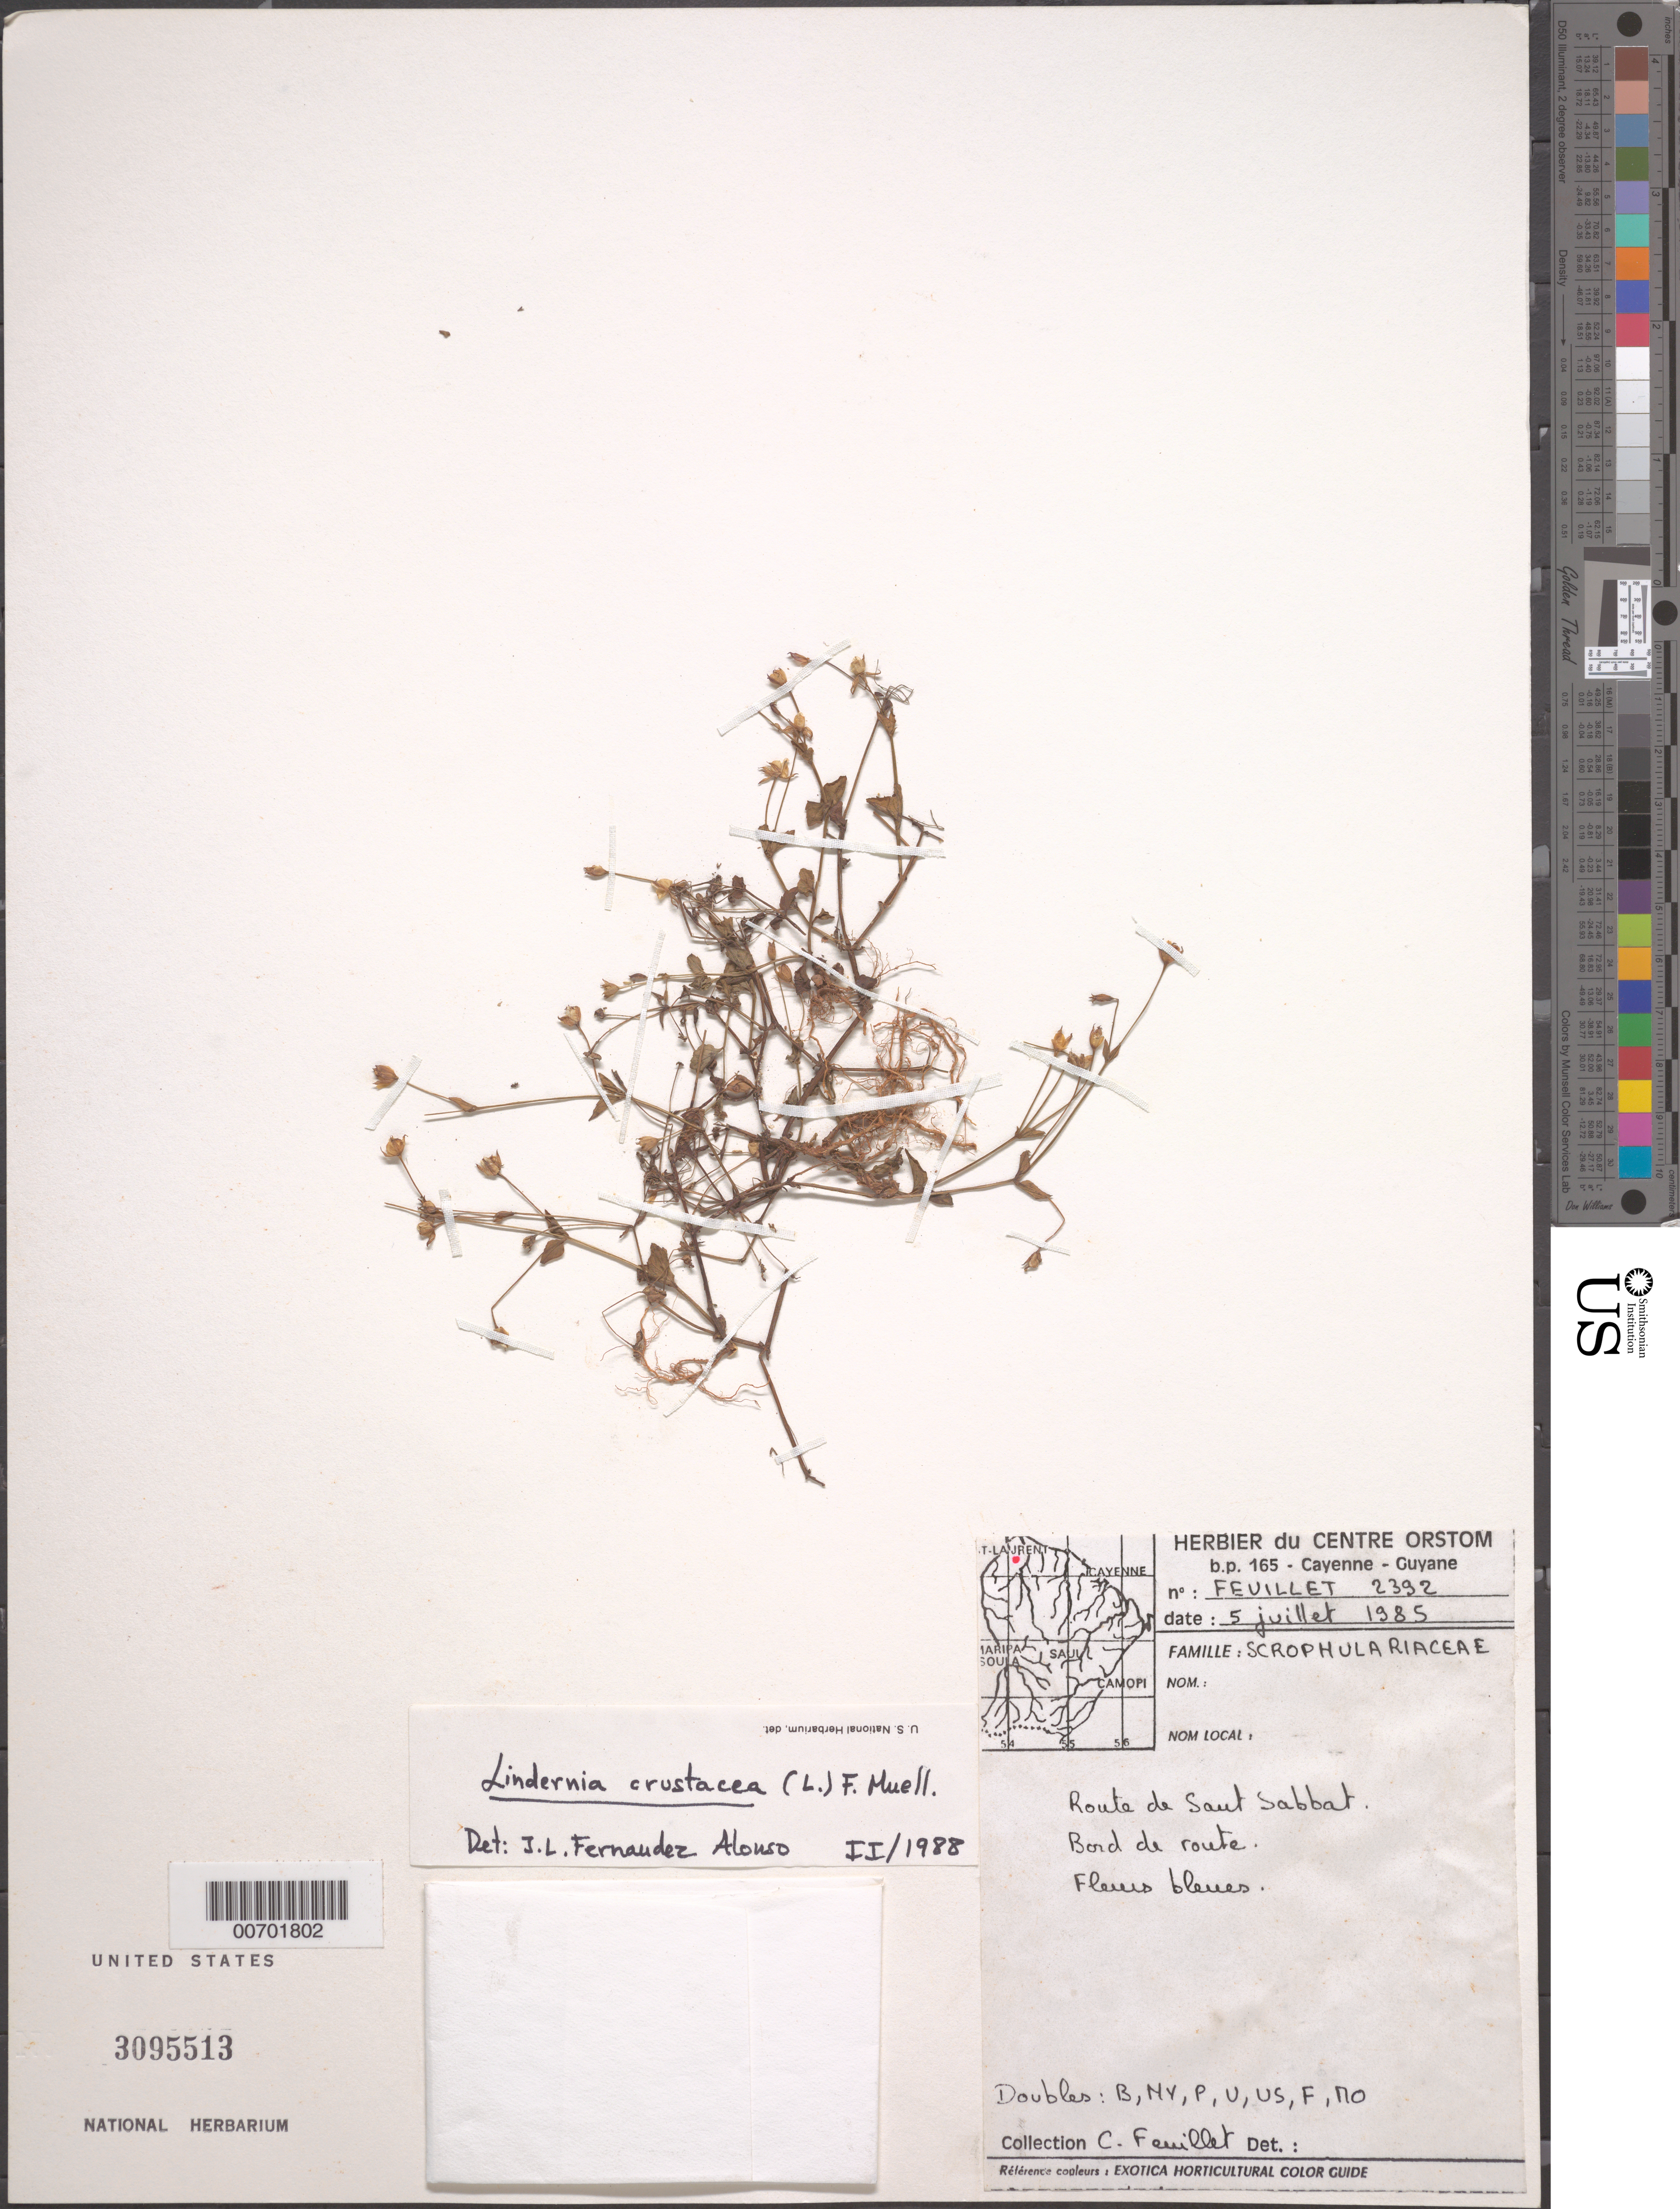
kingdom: Plantae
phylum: Tracheophyta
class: Magnoliopsida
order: Lamiales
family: Linderniaceae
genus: Lindernia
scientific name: Lindernia crustacea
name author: (L.) F. Muell.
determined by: Fernández-Alonso, J. L.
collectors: C. Feuillet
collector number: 2392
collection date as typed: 5-Jul-85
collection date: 1985-07-05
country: French Guiana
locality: Route de Saut Sabbat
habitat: Roadside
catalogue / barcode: US 3095513